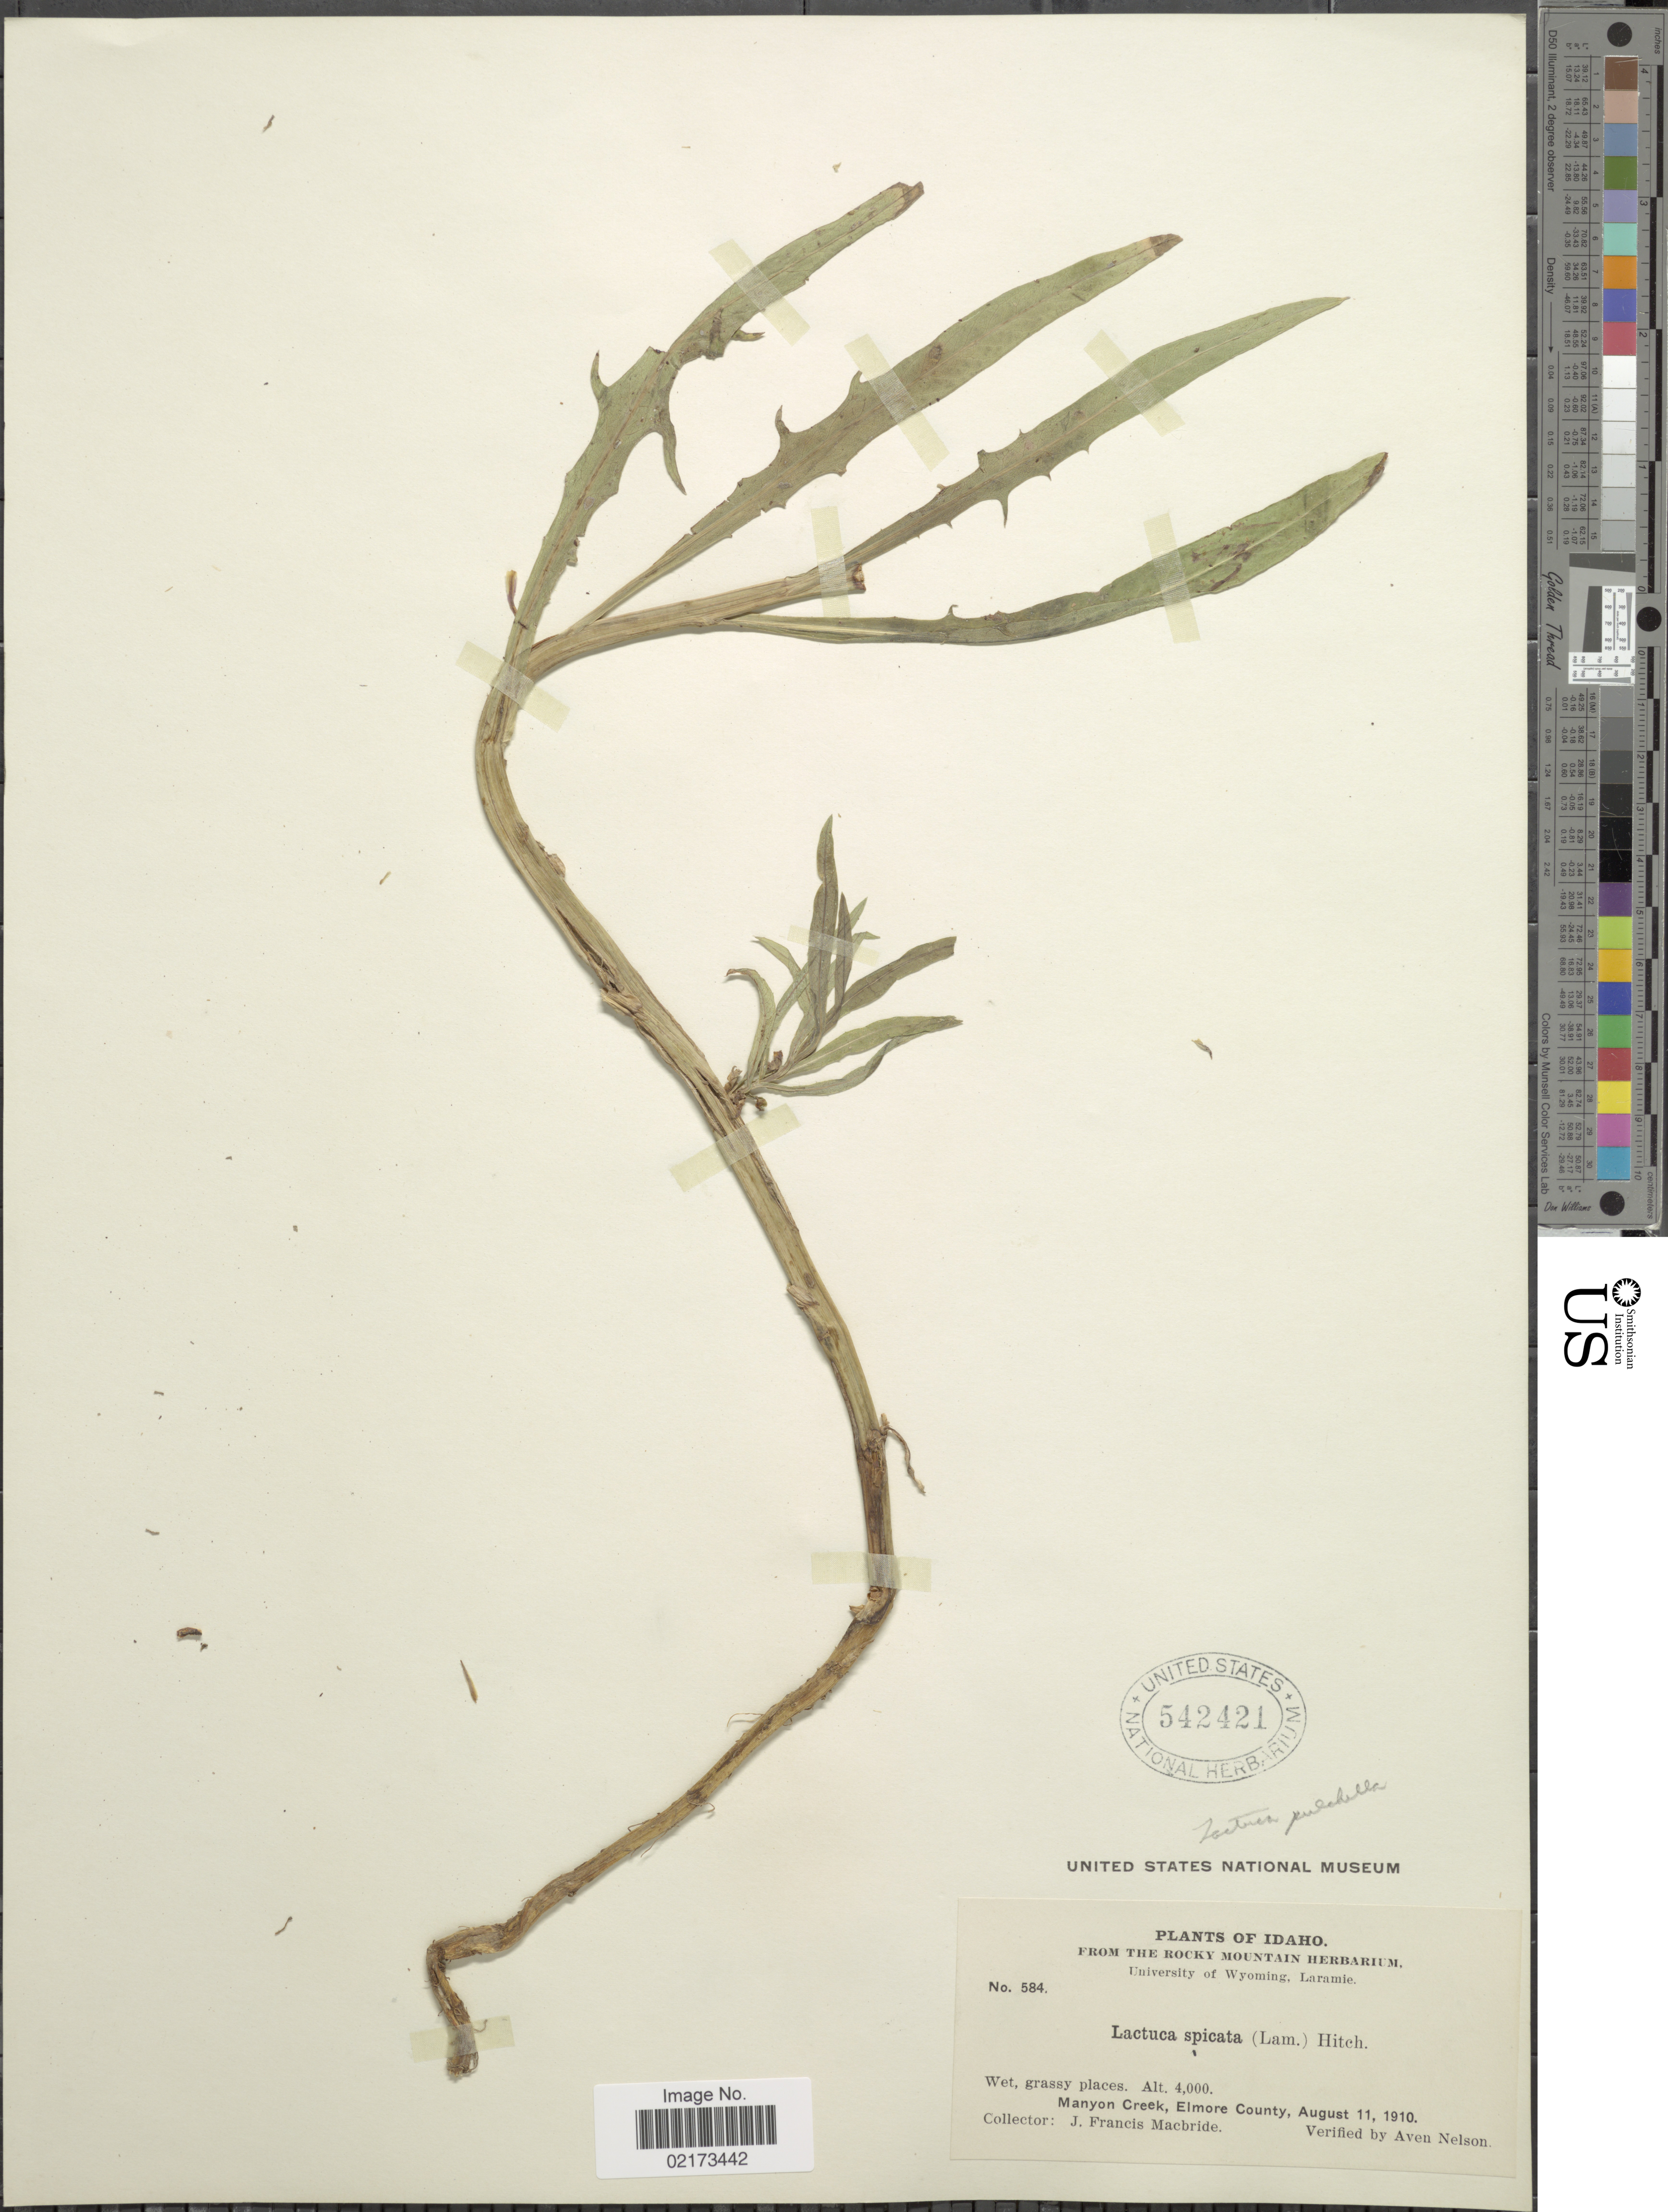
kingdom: Plantae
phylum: Tracheophyta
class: Magnoliopsida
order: Asterales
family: Asteraceae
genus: Lactuca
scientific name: Lactuca tatarica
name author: (L.) C.A. Mey.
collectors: J. F. Macbride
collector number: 584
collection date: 1910-08-11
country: United States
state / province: Idaho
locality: Manyon Creek, Elmore County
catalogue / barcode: US 542421